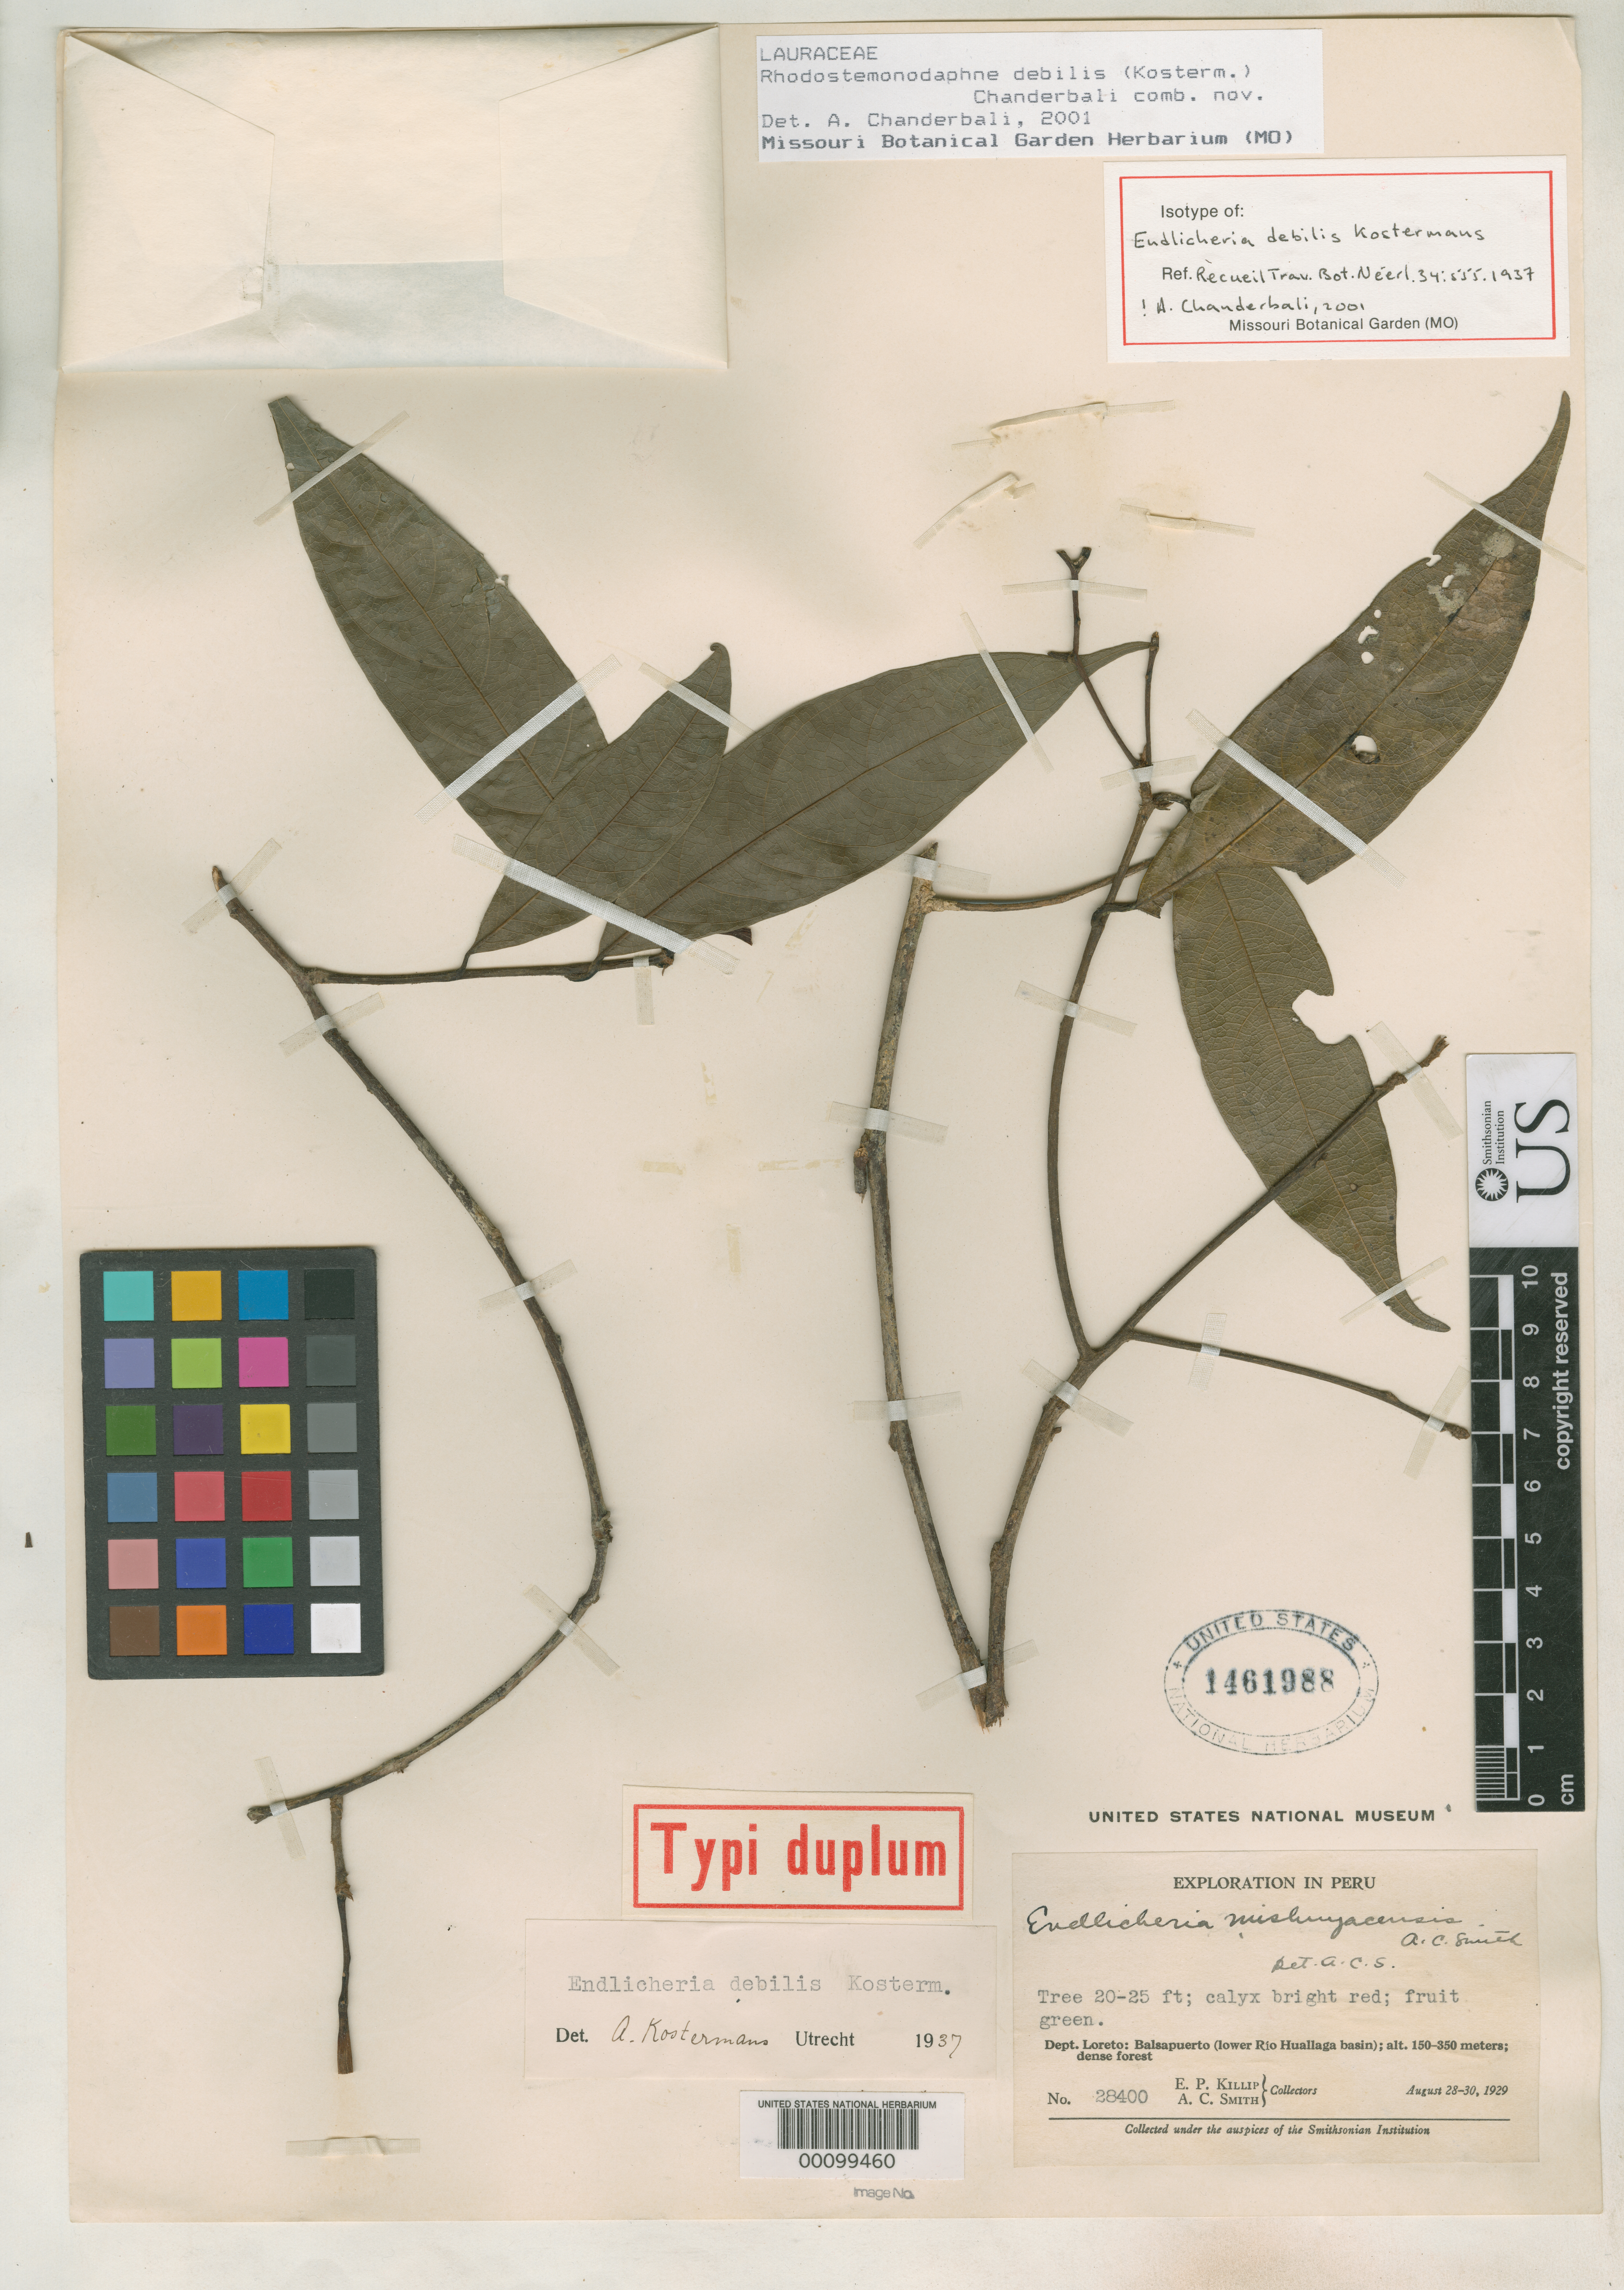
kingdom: Plantae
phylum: Tracheophyta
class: Magnoliopsida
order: Laurales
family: Lauraceae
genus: Endlicheria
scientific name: Endlicheria debilis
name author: Kosterm.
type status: Isotype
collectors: E. P. Killip & A. C. Smith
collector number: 28400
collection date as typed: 28 Aug 1929 to 30 Aug 1929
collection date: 1929-08-28/1929-08-30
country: Peru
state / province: Loreto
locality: Balsapuerto, lower Rio Huallaga Basin.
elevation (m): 150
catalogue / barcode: US 1461988